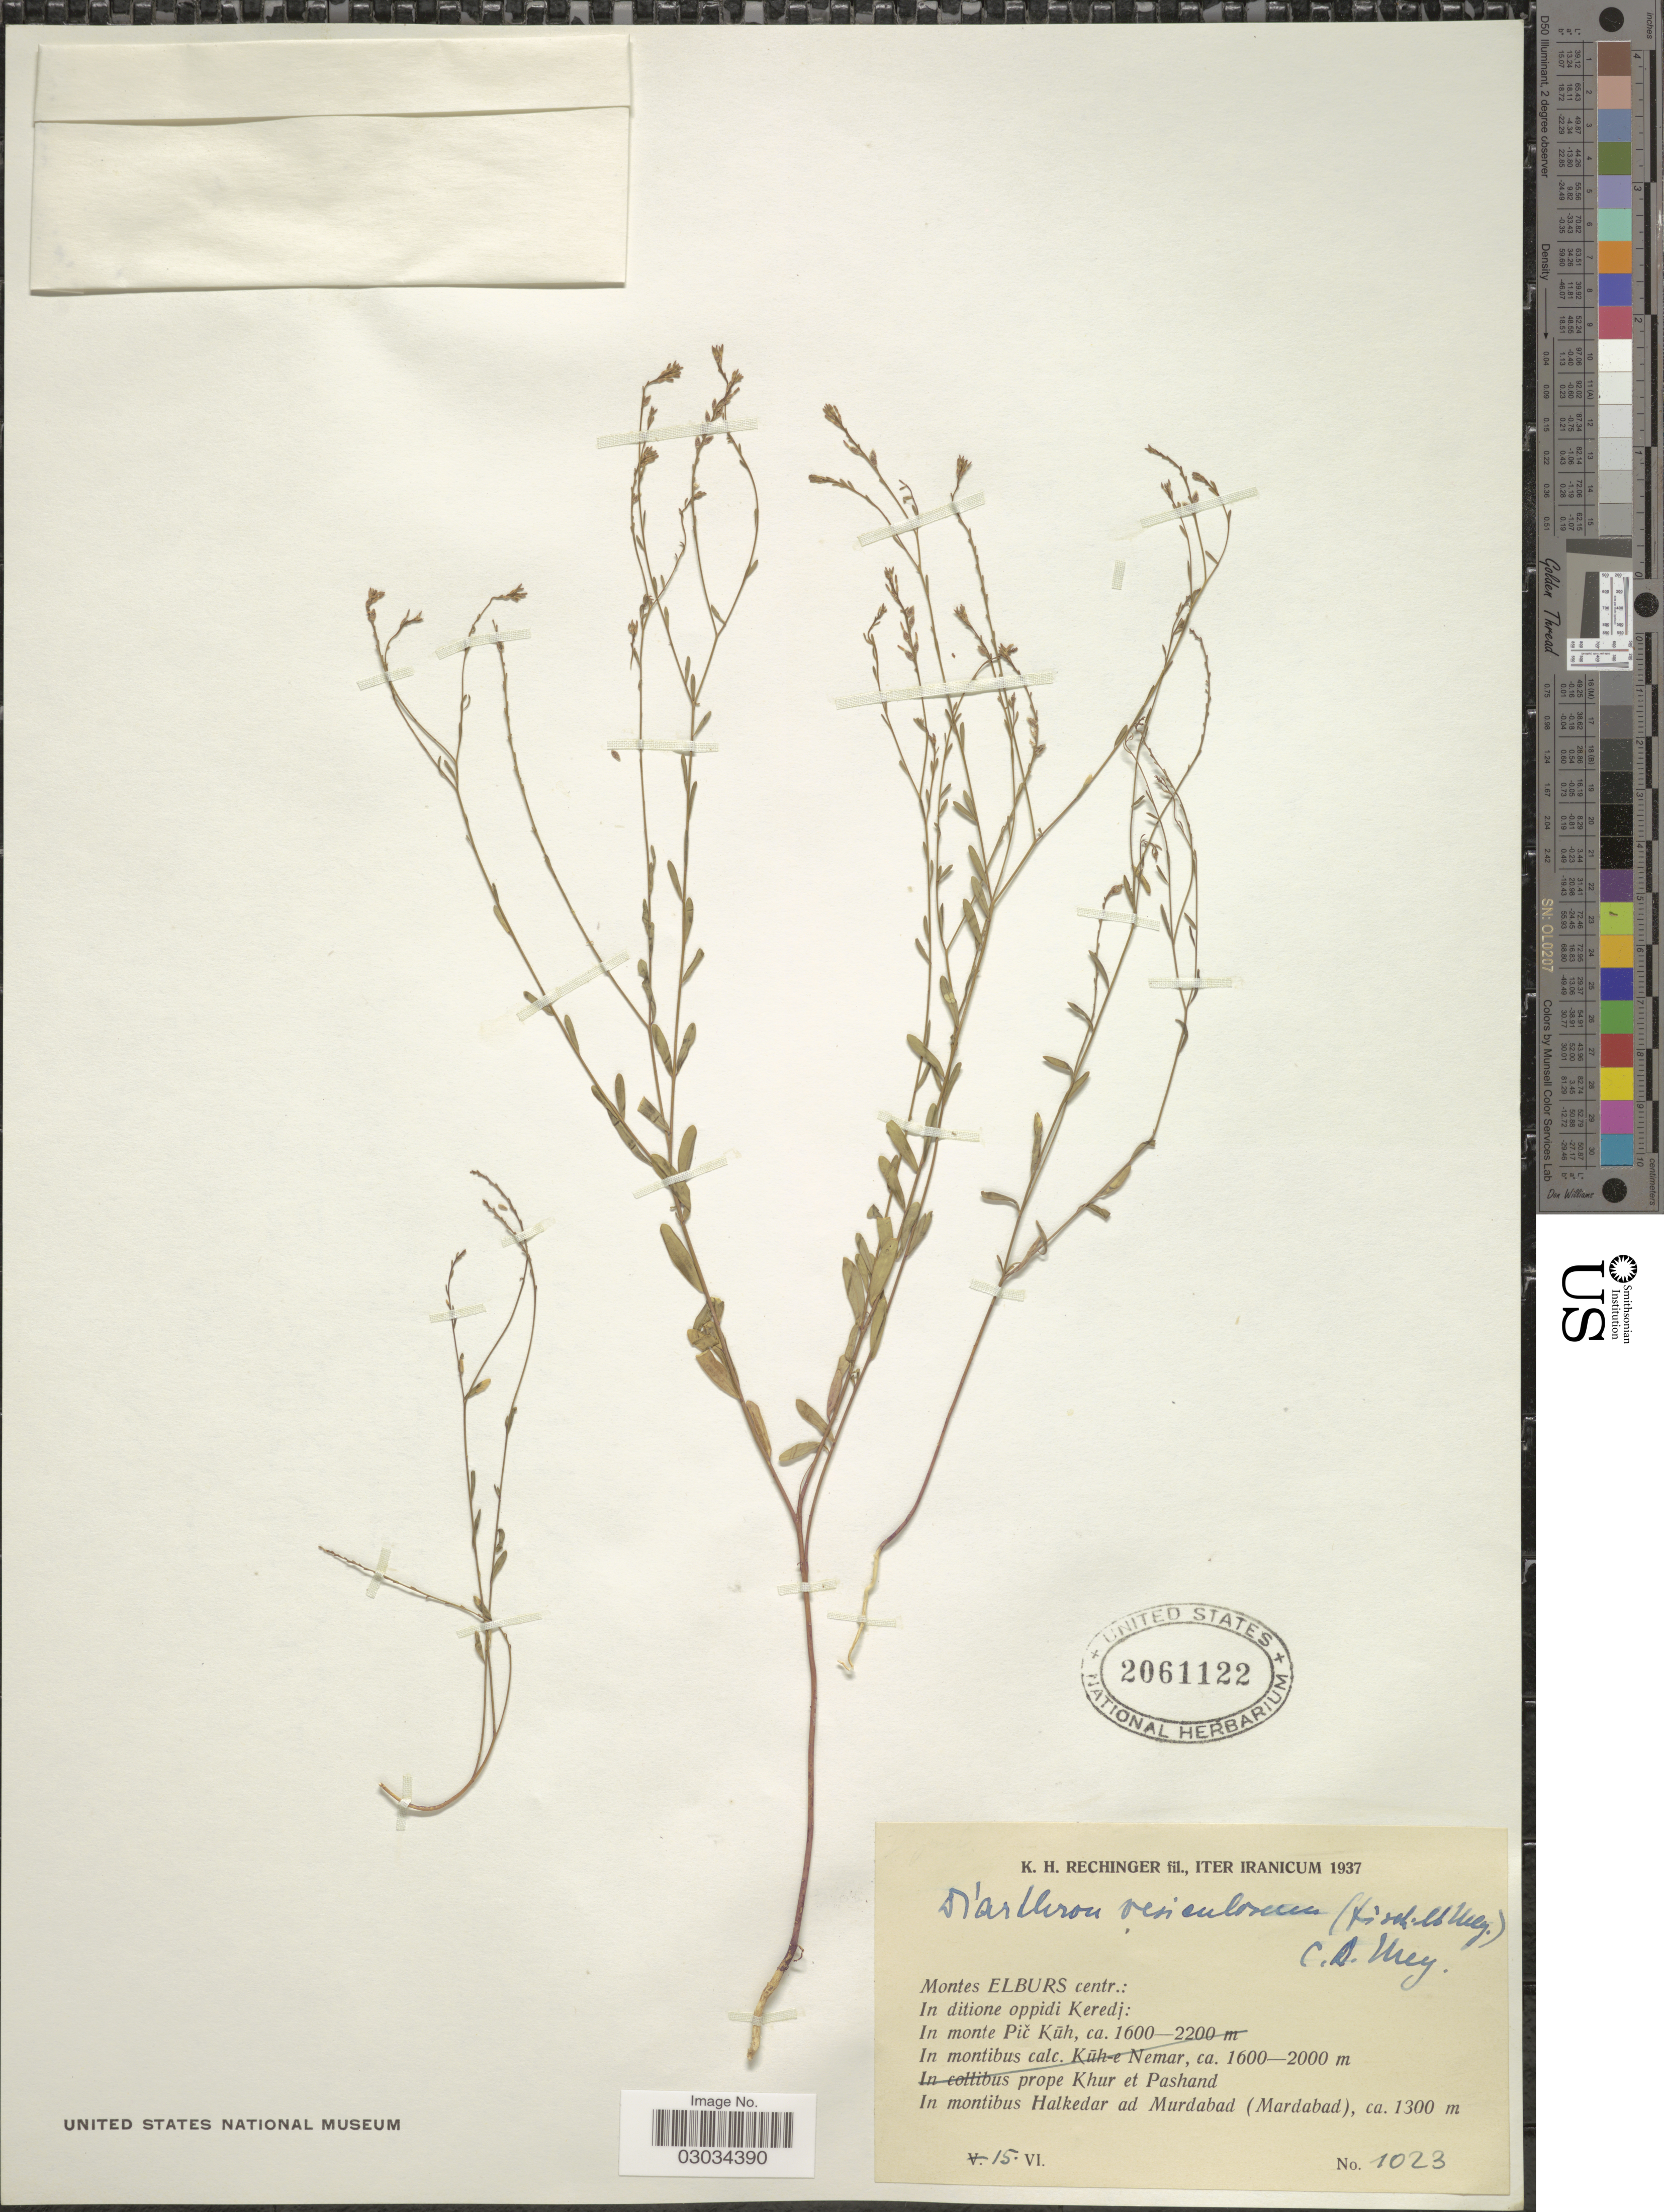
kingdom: Plantae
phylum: Tracheophyta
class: Magnoliopsida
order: Malvales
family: Thymelaeaceae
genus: Diarthron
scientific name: Diarthron vesiculosum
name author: (Fisch. & C.A. Mey. ex Kar. & Kir.) C.A. Mey.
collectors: K. H. Rechinger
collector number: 1023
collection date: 1937-06-15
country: Iran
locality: Montes Elburs centr.: In ditione oppidi Keredj: In montibus Halkedar ad Murdabad (Mardabad).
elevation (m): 1300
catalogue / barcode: US 2061122